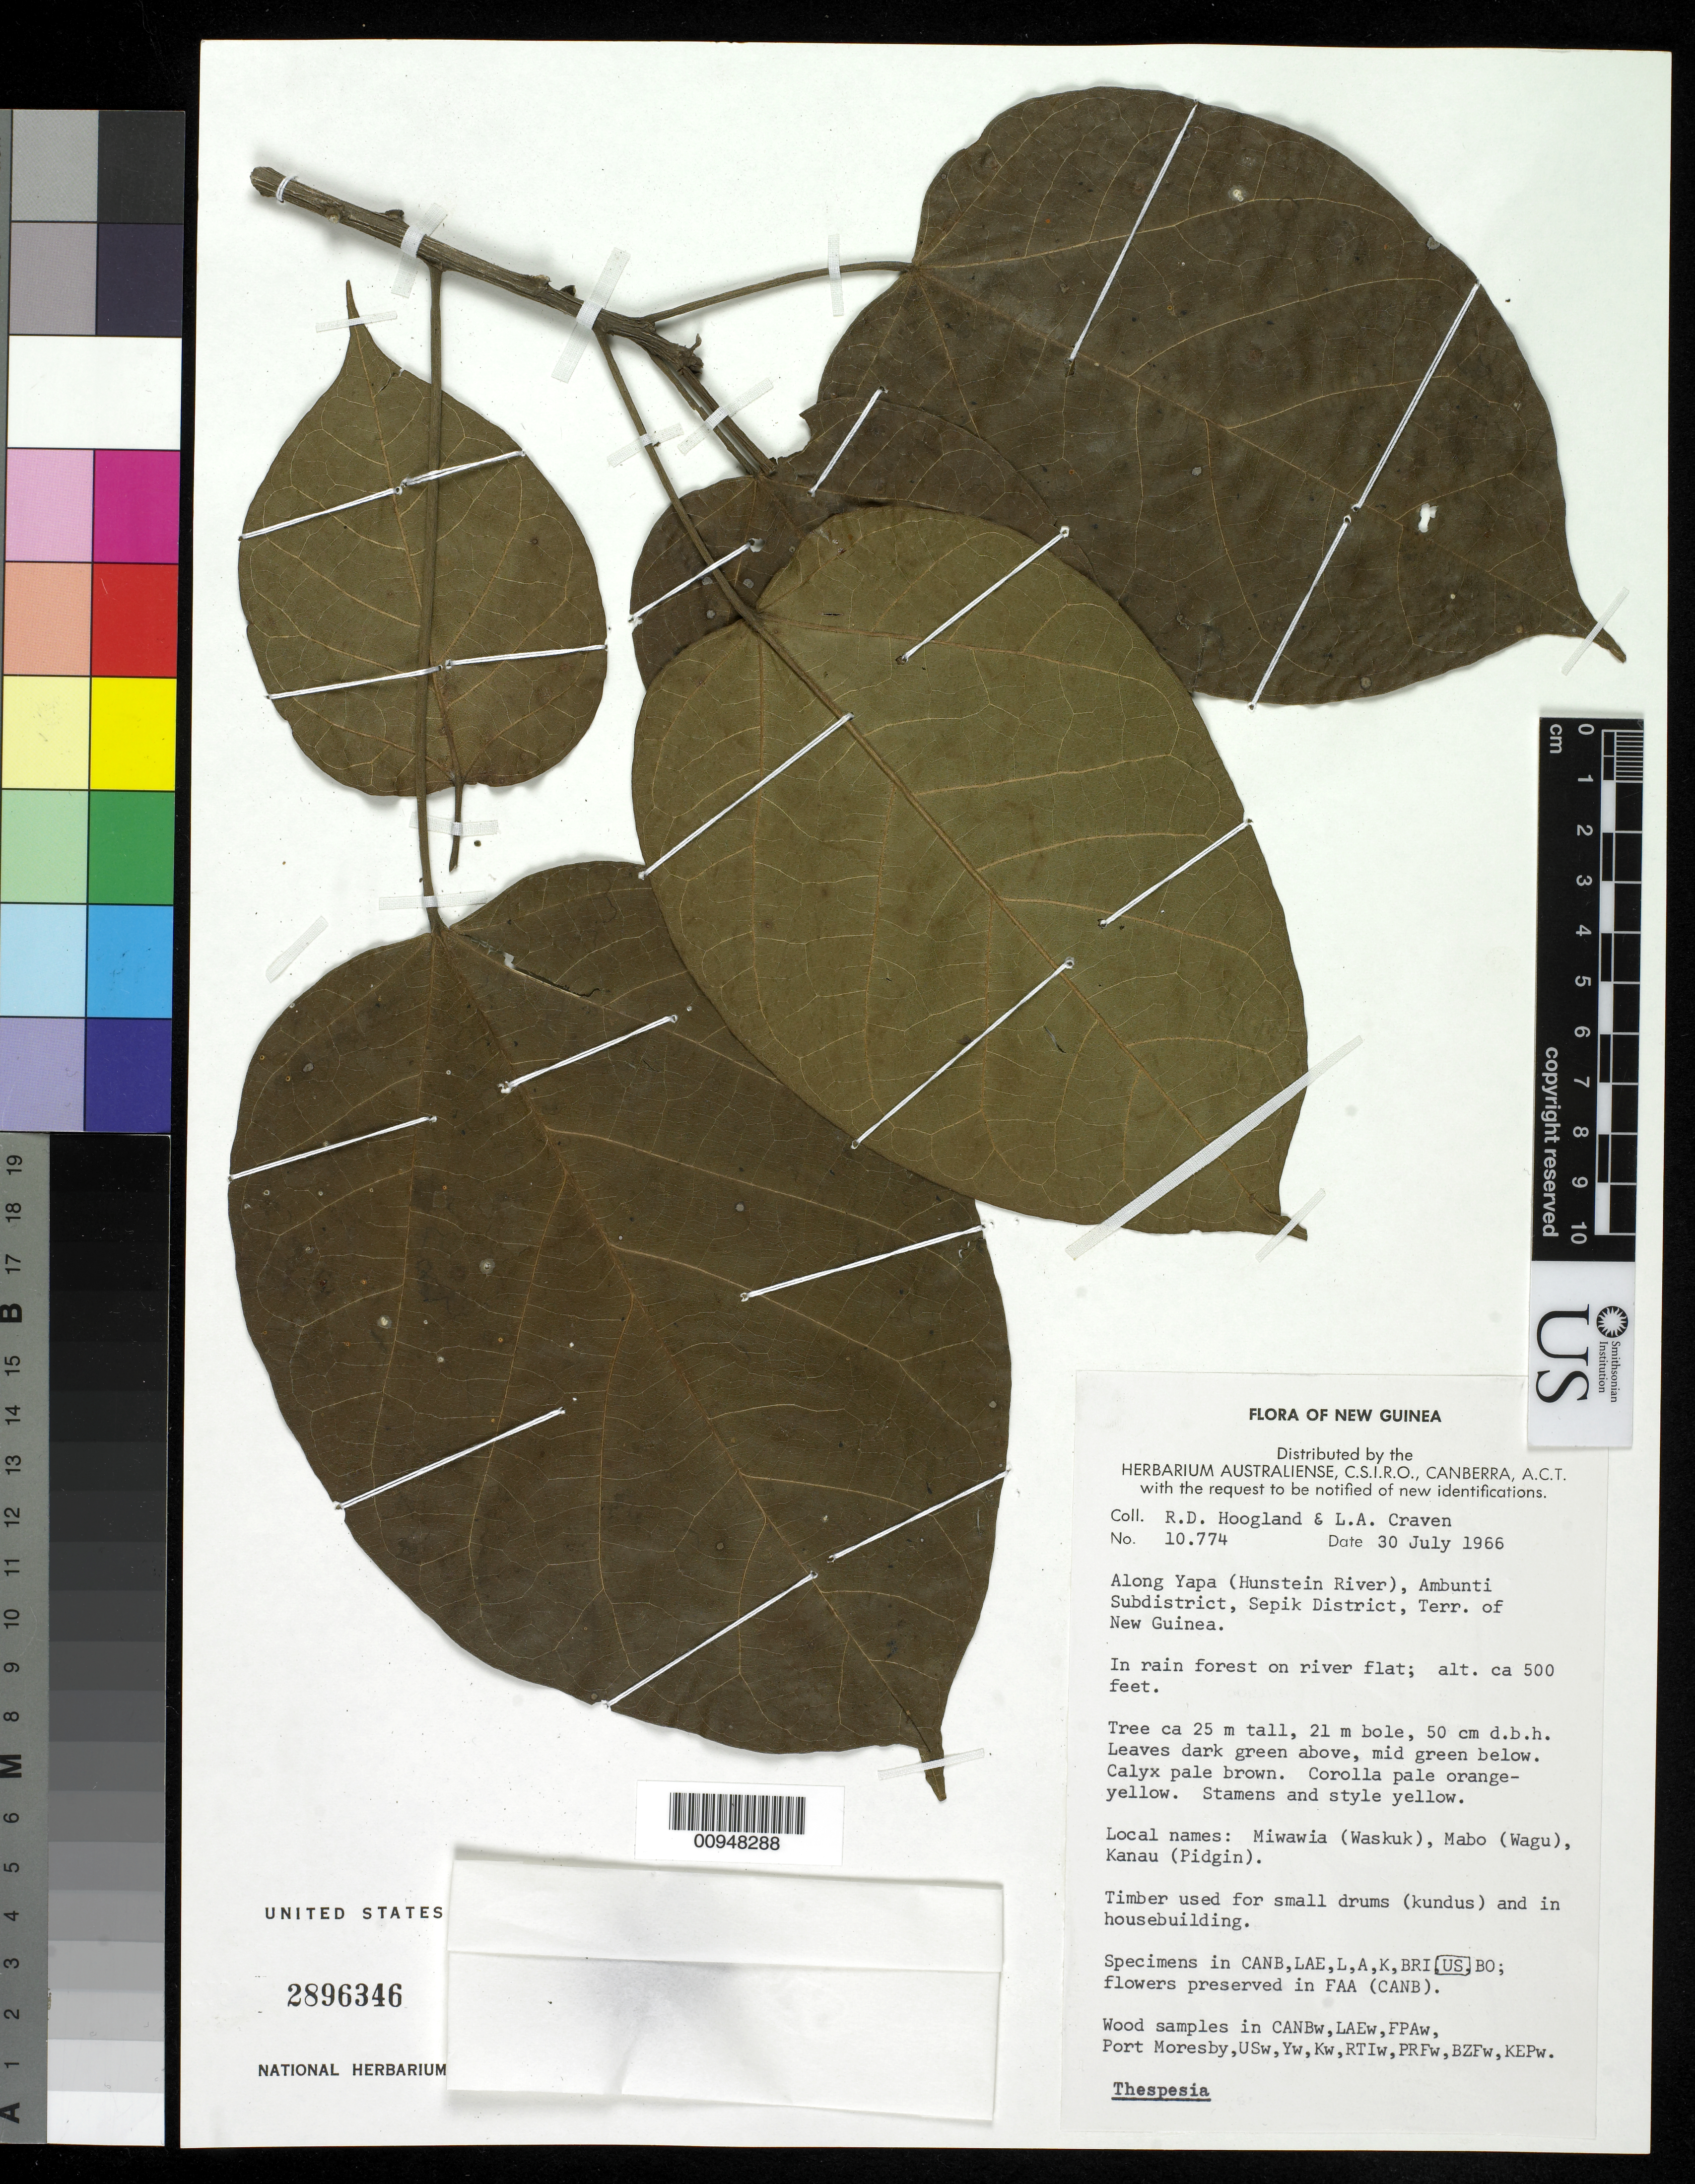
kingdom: Plantae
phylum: Tracheophyta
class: Magnoliopsida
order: Malvales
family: Malvaceae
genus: Thespesia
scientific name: Thespesia fissicalyx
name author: Borss.Waalk.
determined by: Areces Berazaín, F.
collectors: R. D. Hoogland & L. A. Craven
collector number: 10774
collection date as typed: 30 Jul 1966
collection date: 1966-07-30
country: Papua New Guinea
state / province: East Sepik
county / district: Ambunti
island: New Guinea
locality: Along Yapa (Hunstein River).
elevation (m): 152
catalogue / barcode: US 2896346